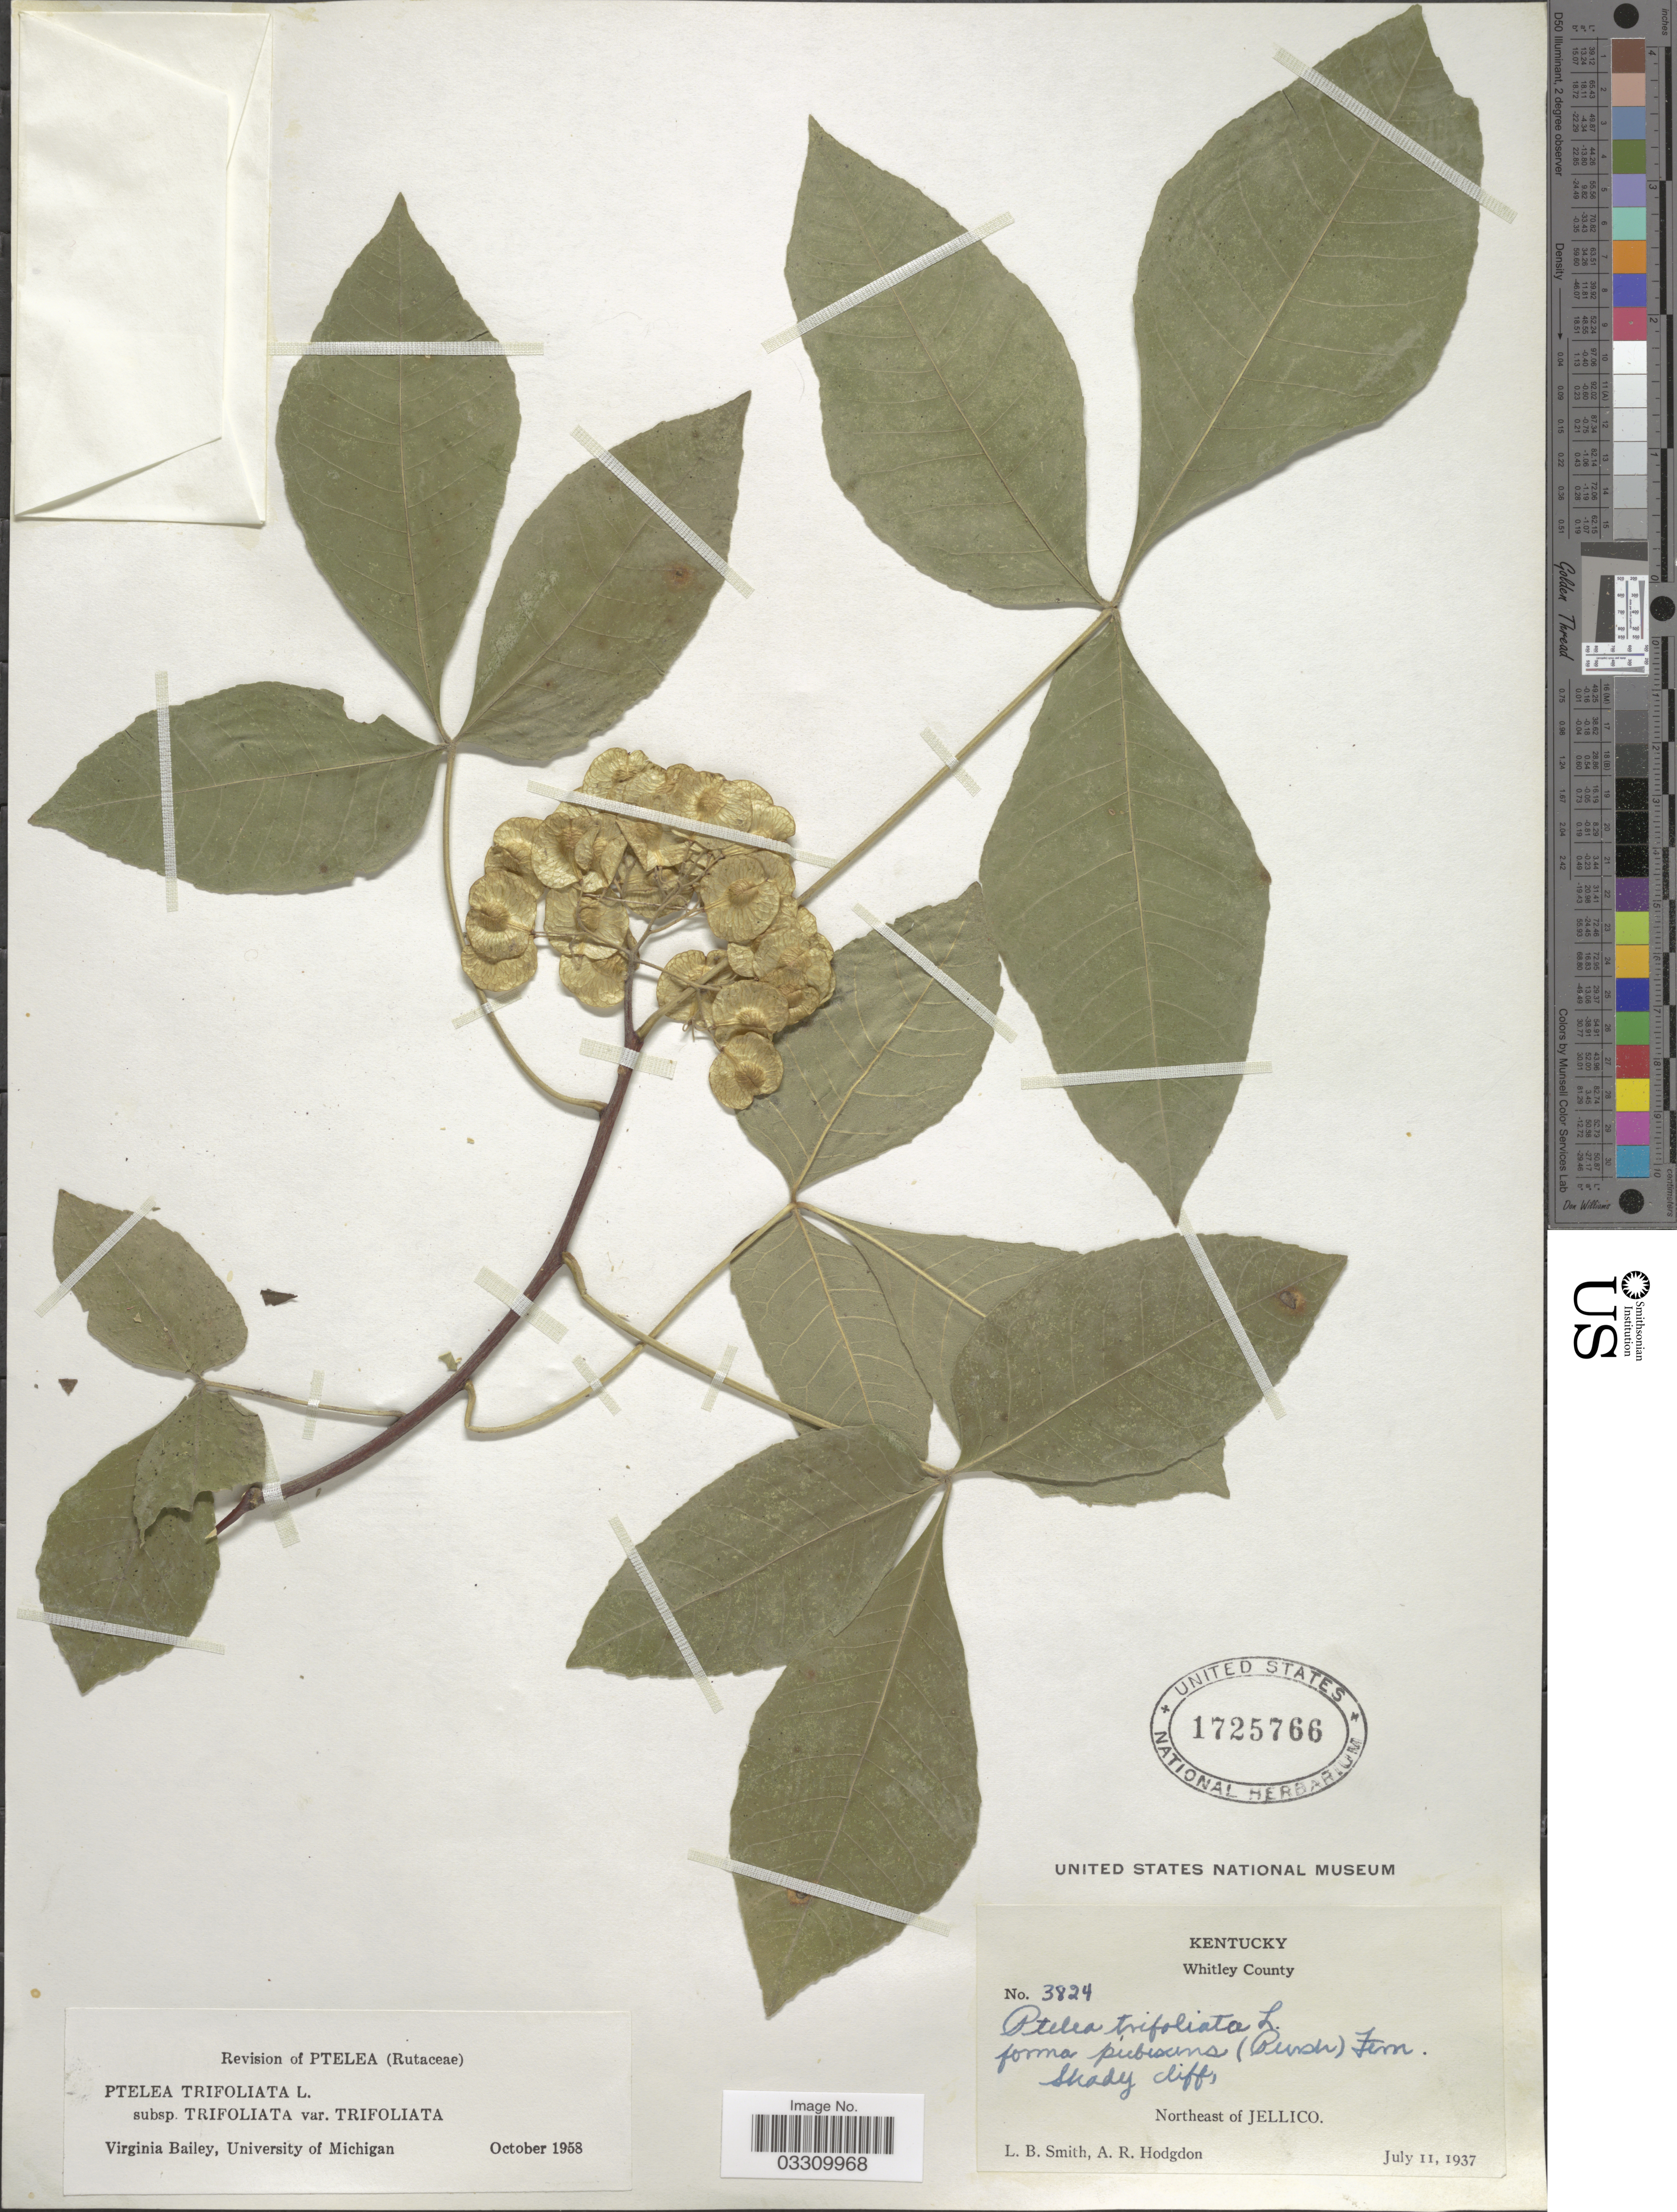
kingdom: Plantae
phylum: Tracheophyta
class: Magnoliopsida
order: Sapindales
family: Rutaceae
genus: Ptelea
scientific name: Ptelea trifoliata var. trifoliata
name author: L.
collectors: L. Smith & A. R. Hodgdon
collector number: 3824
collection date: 1937-07-11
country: United States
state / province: Kentucky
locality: Whitley County. Northeast of Jellico.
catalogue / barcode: US 1725766